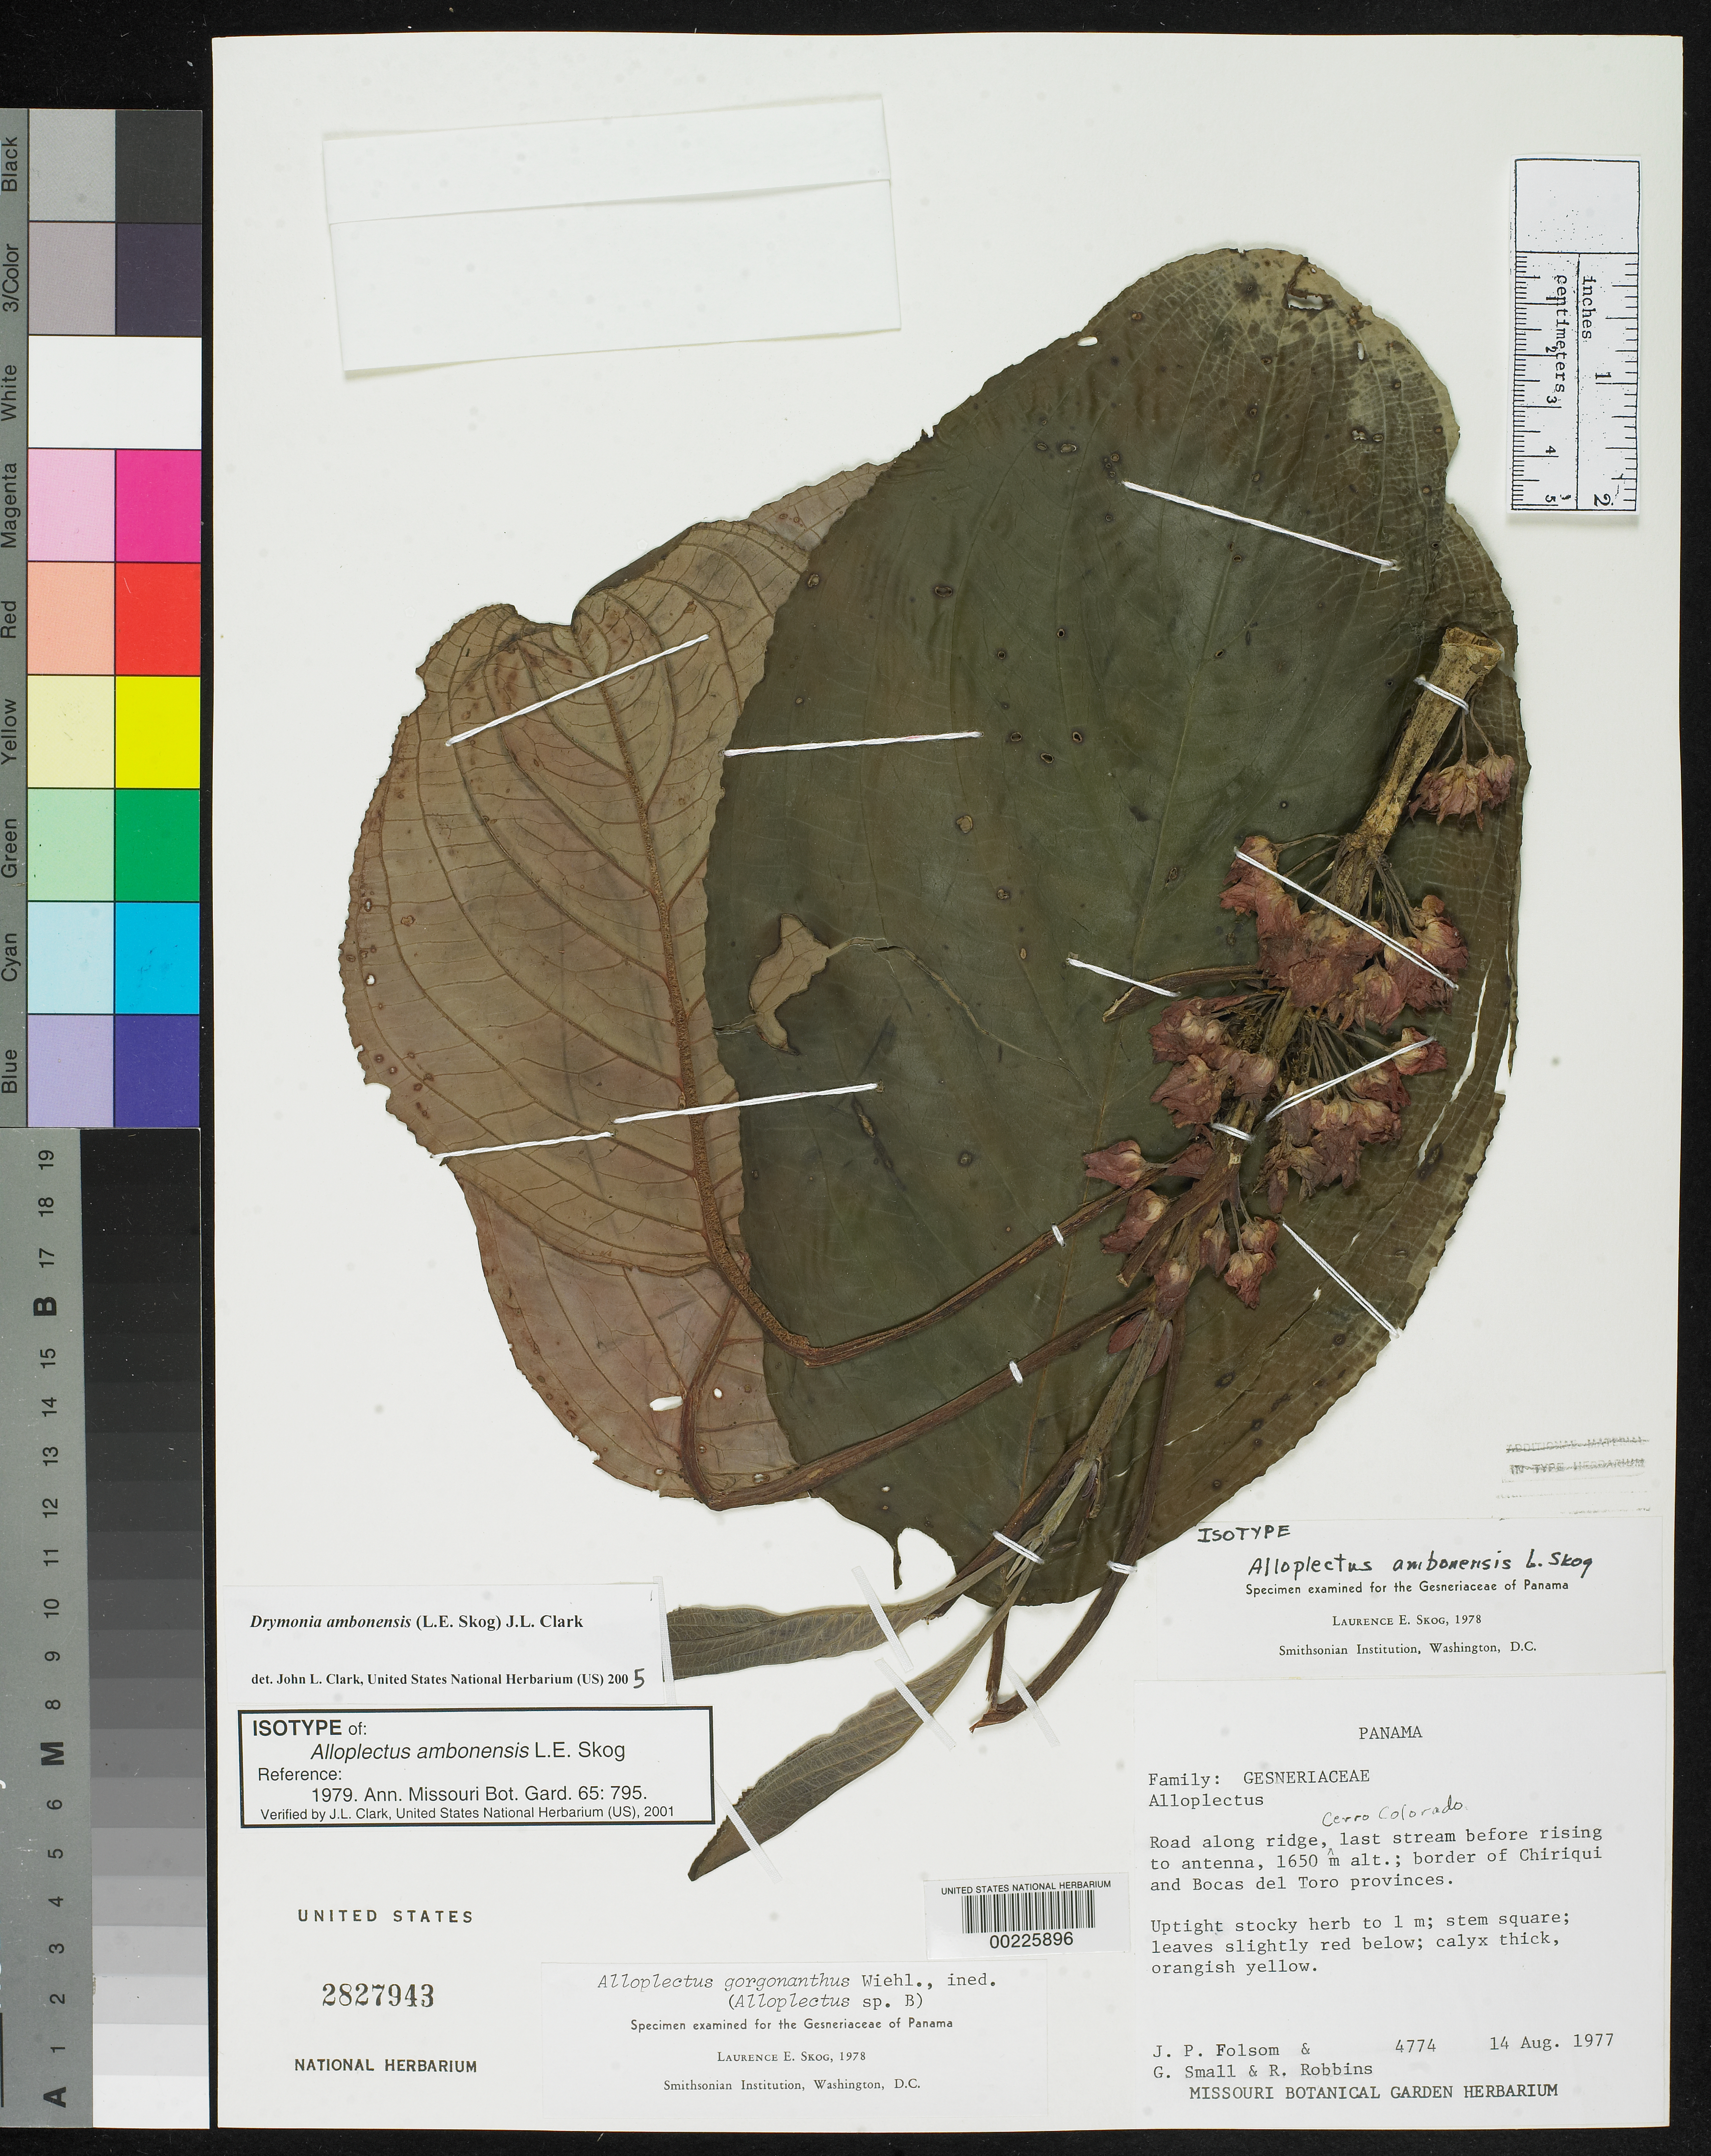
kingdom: Plantae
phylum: Tracheophyta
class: Magnoliopsida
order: Lamiales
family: Gesneriaceae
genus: Alloplectus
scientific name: Alloplectus ambonensis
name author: L.E. Skog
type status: Isotype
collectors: J. P. Folsom, G. Small & R. Robbins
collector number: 4774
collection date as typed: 14 Aug 1977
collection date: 1977-08-14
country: Panama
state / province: Bocas del Toro / Chiriquí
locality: Road along ridge, Cerro Colorado, last stream before rising to antenna; border of Chiriqui and Bocas del Toro provinces.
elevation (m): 1650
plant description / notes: Publication cites Chiriqui province.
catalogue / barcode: US 2827943